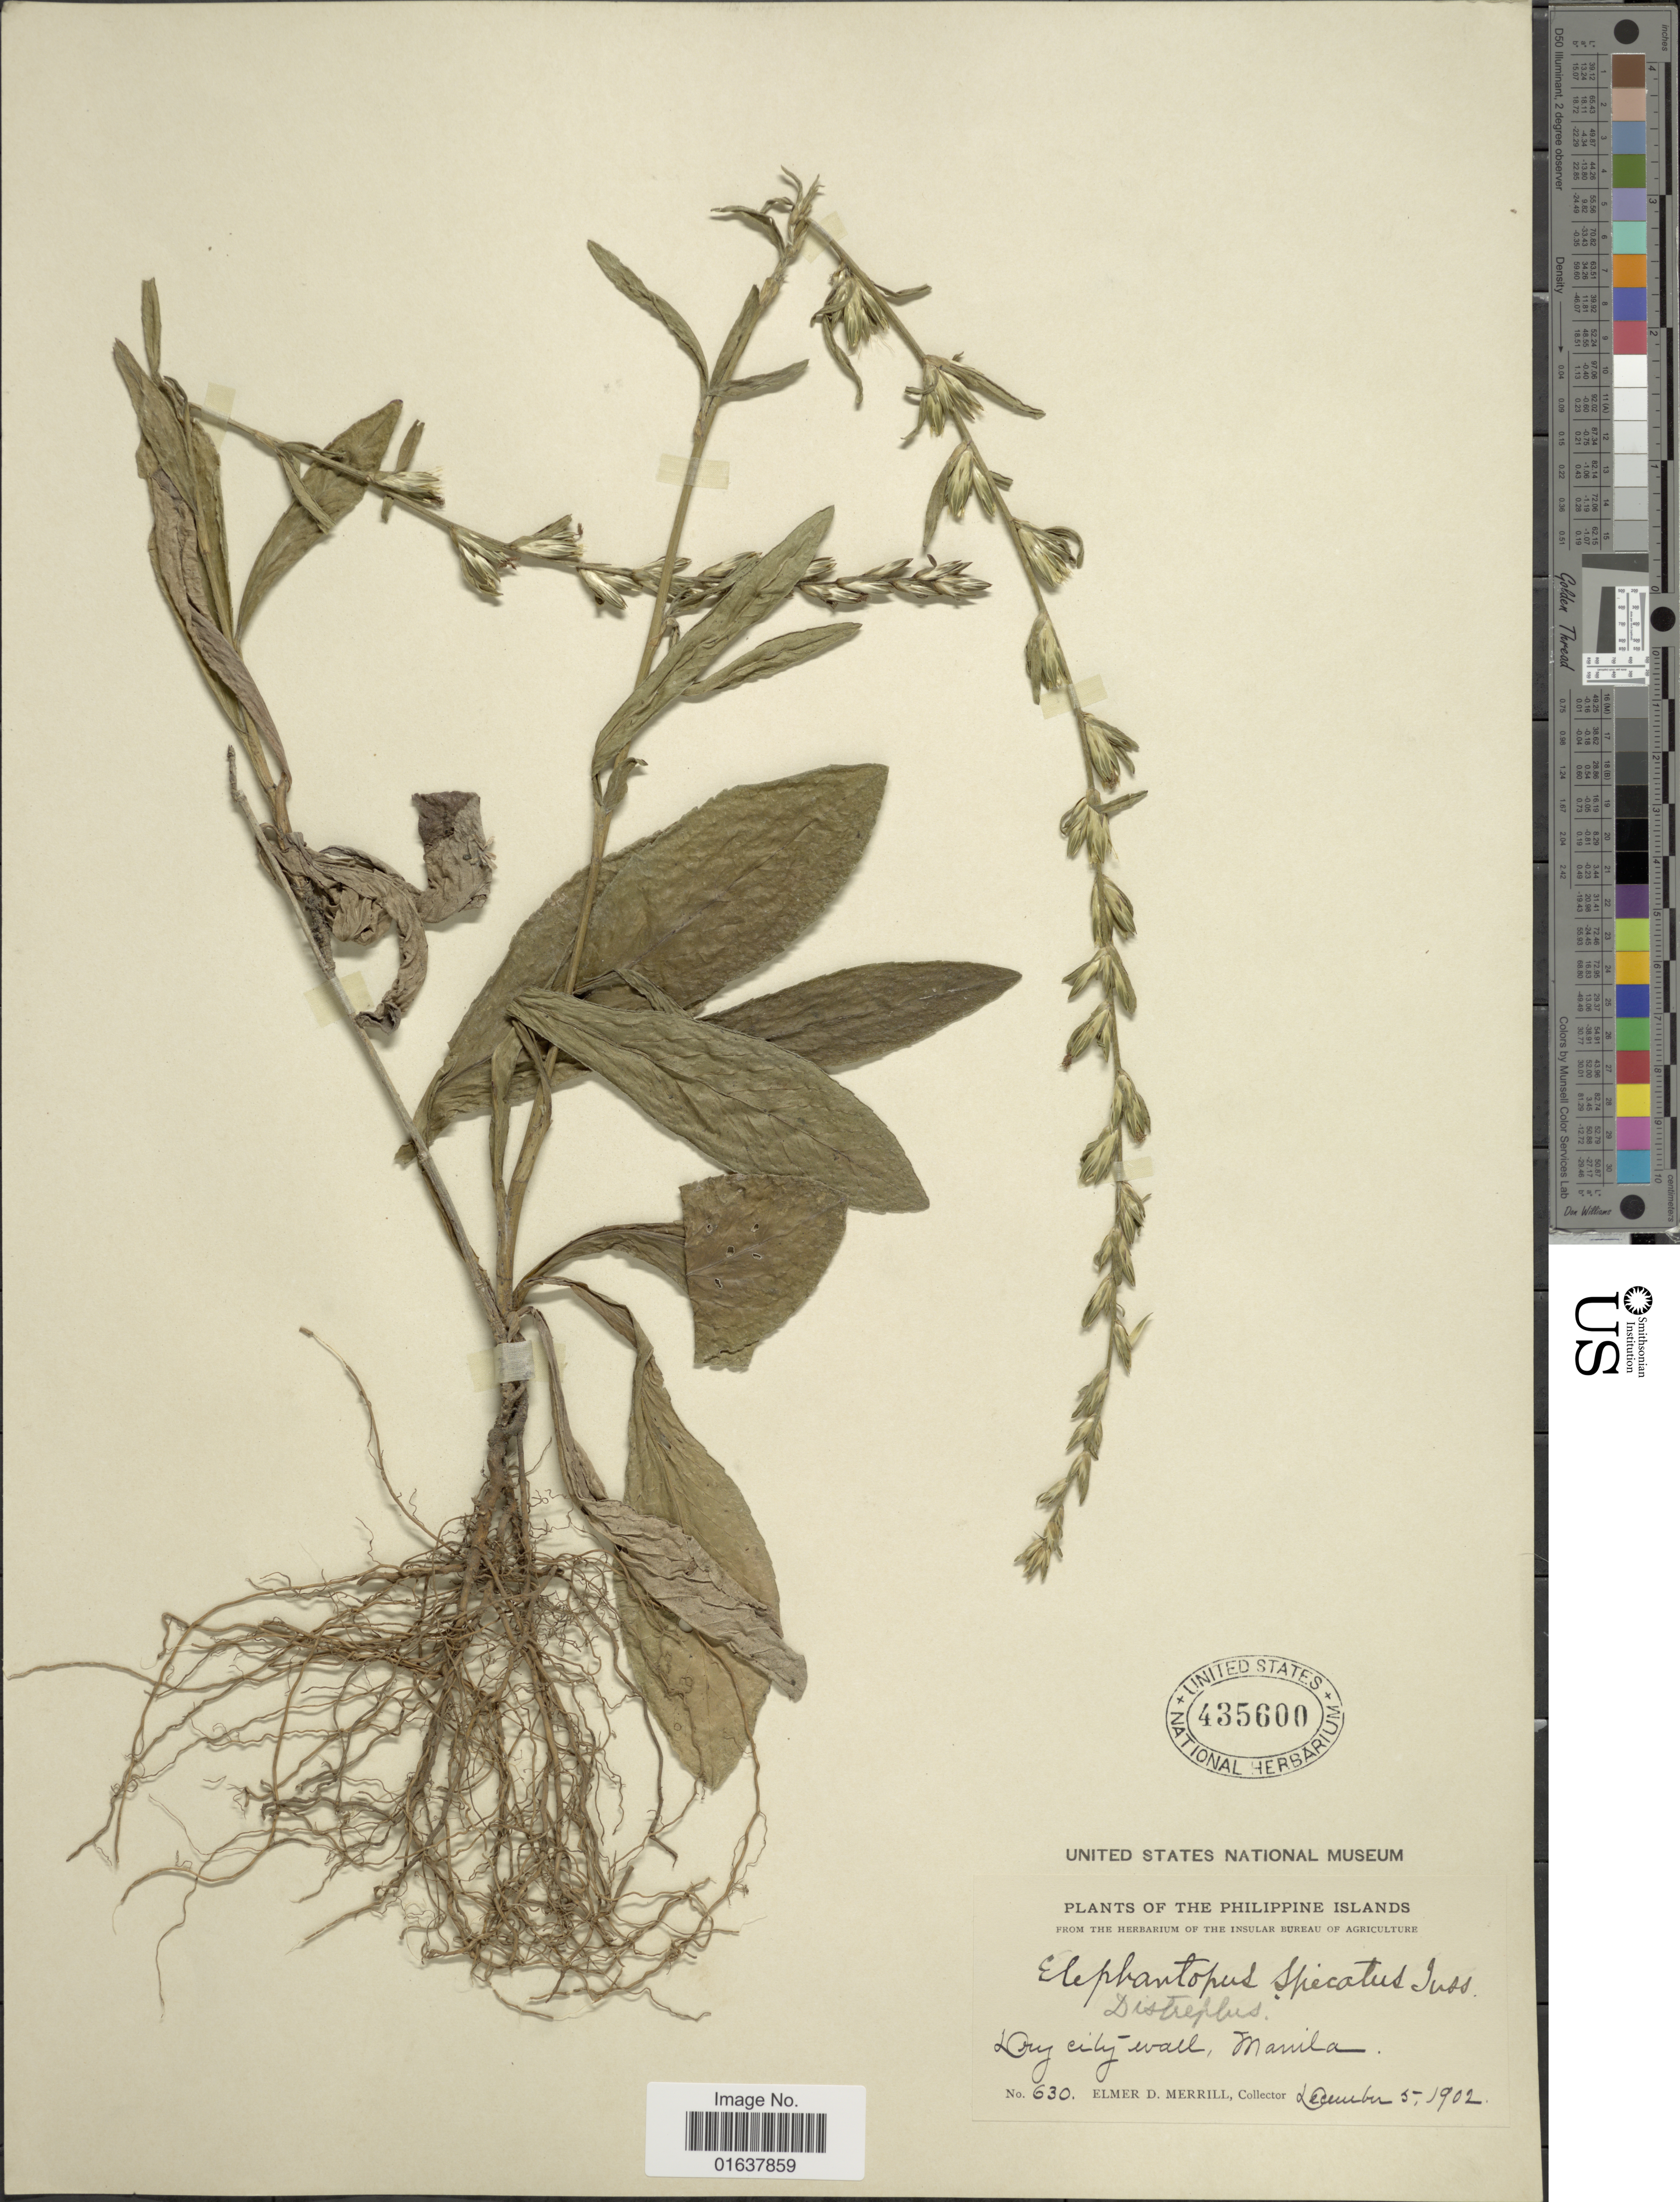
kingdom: Plantae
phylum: Tracheophyta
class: Magnoliopsida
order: Asterales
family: Asteraceae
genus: Pseudelephantopus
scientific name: Pseudelephantopus spicatus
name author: (Juss. ex Aubl.) C.F. Baker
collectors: E. D. Merrill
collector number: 630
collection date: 1902-12-05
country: Philippines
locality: Manila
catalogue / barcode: US 435600